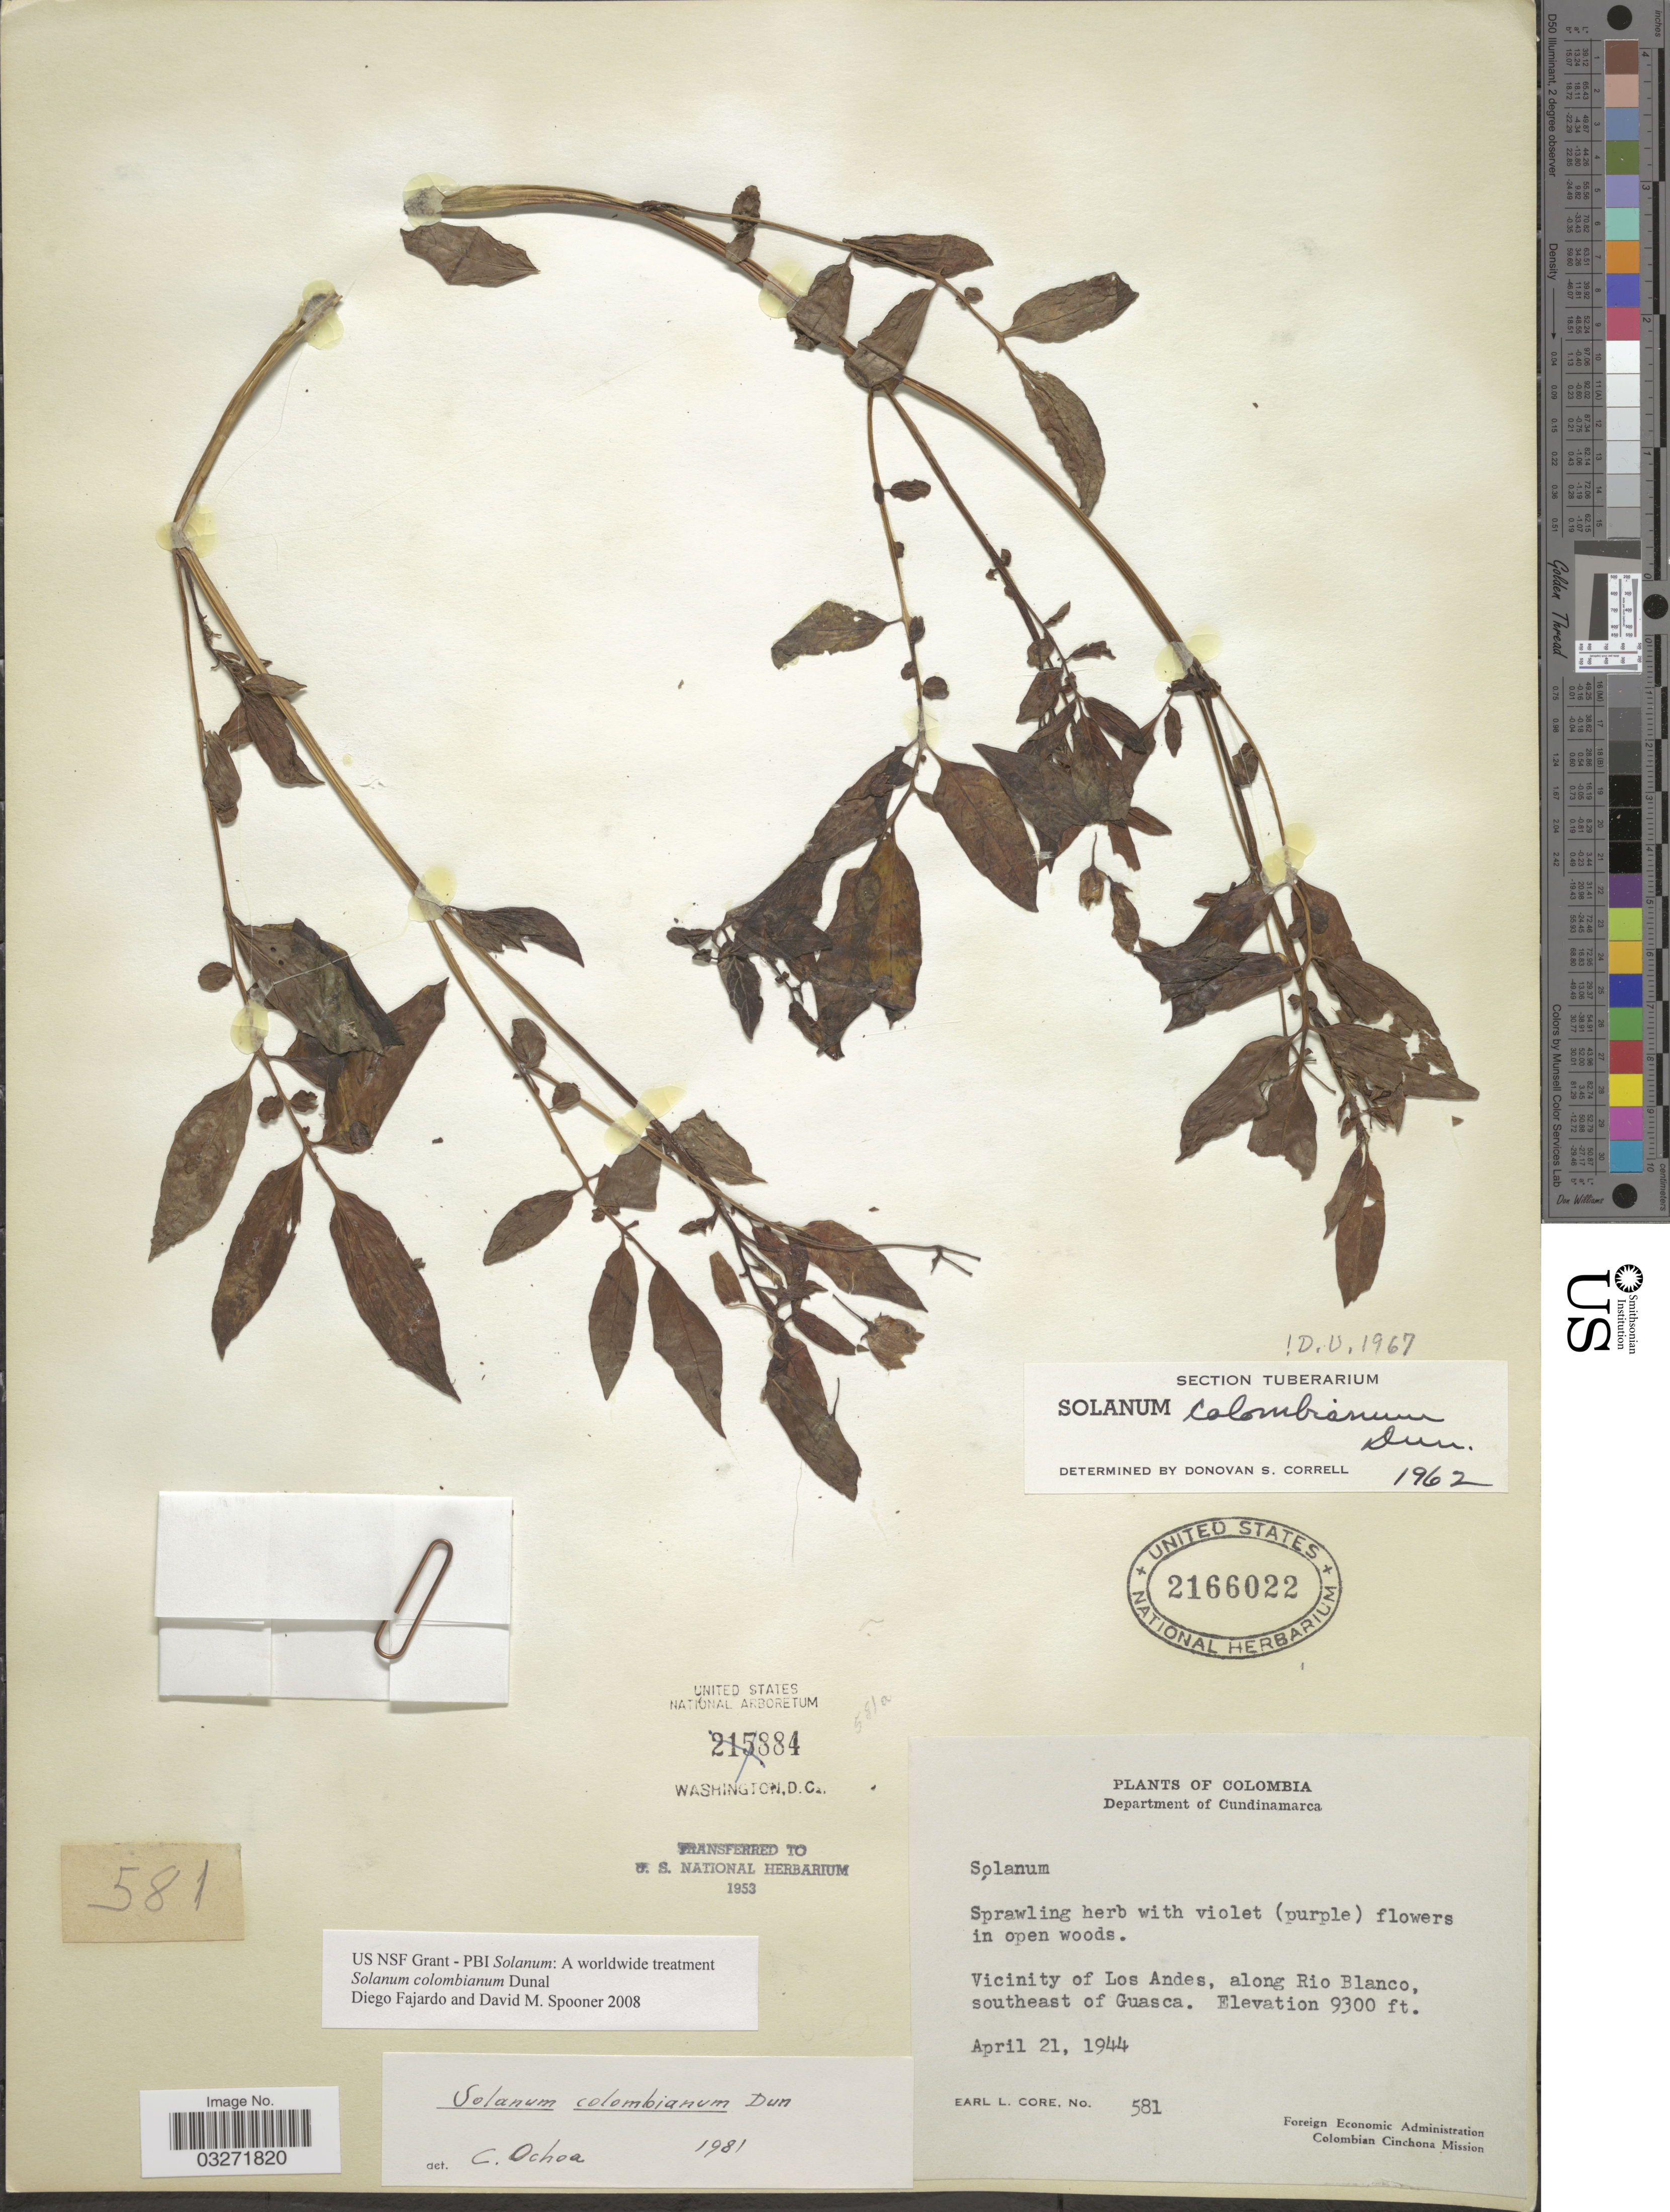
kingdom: Plantae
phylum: Tracheophyta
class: Magnoliopsida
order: Solanales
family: Solanaceae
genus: Solanum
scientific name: Solanum colombianum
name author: Dunal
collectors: E. L. Core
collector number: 581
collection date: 1944-04-21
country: Colombia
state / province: Cundinamarca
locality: Department of Cundinamarca. Vicinity of Los Andes, along Rio Blanco, southeast of Guasca.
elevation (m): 2835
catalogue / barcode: US 2166022